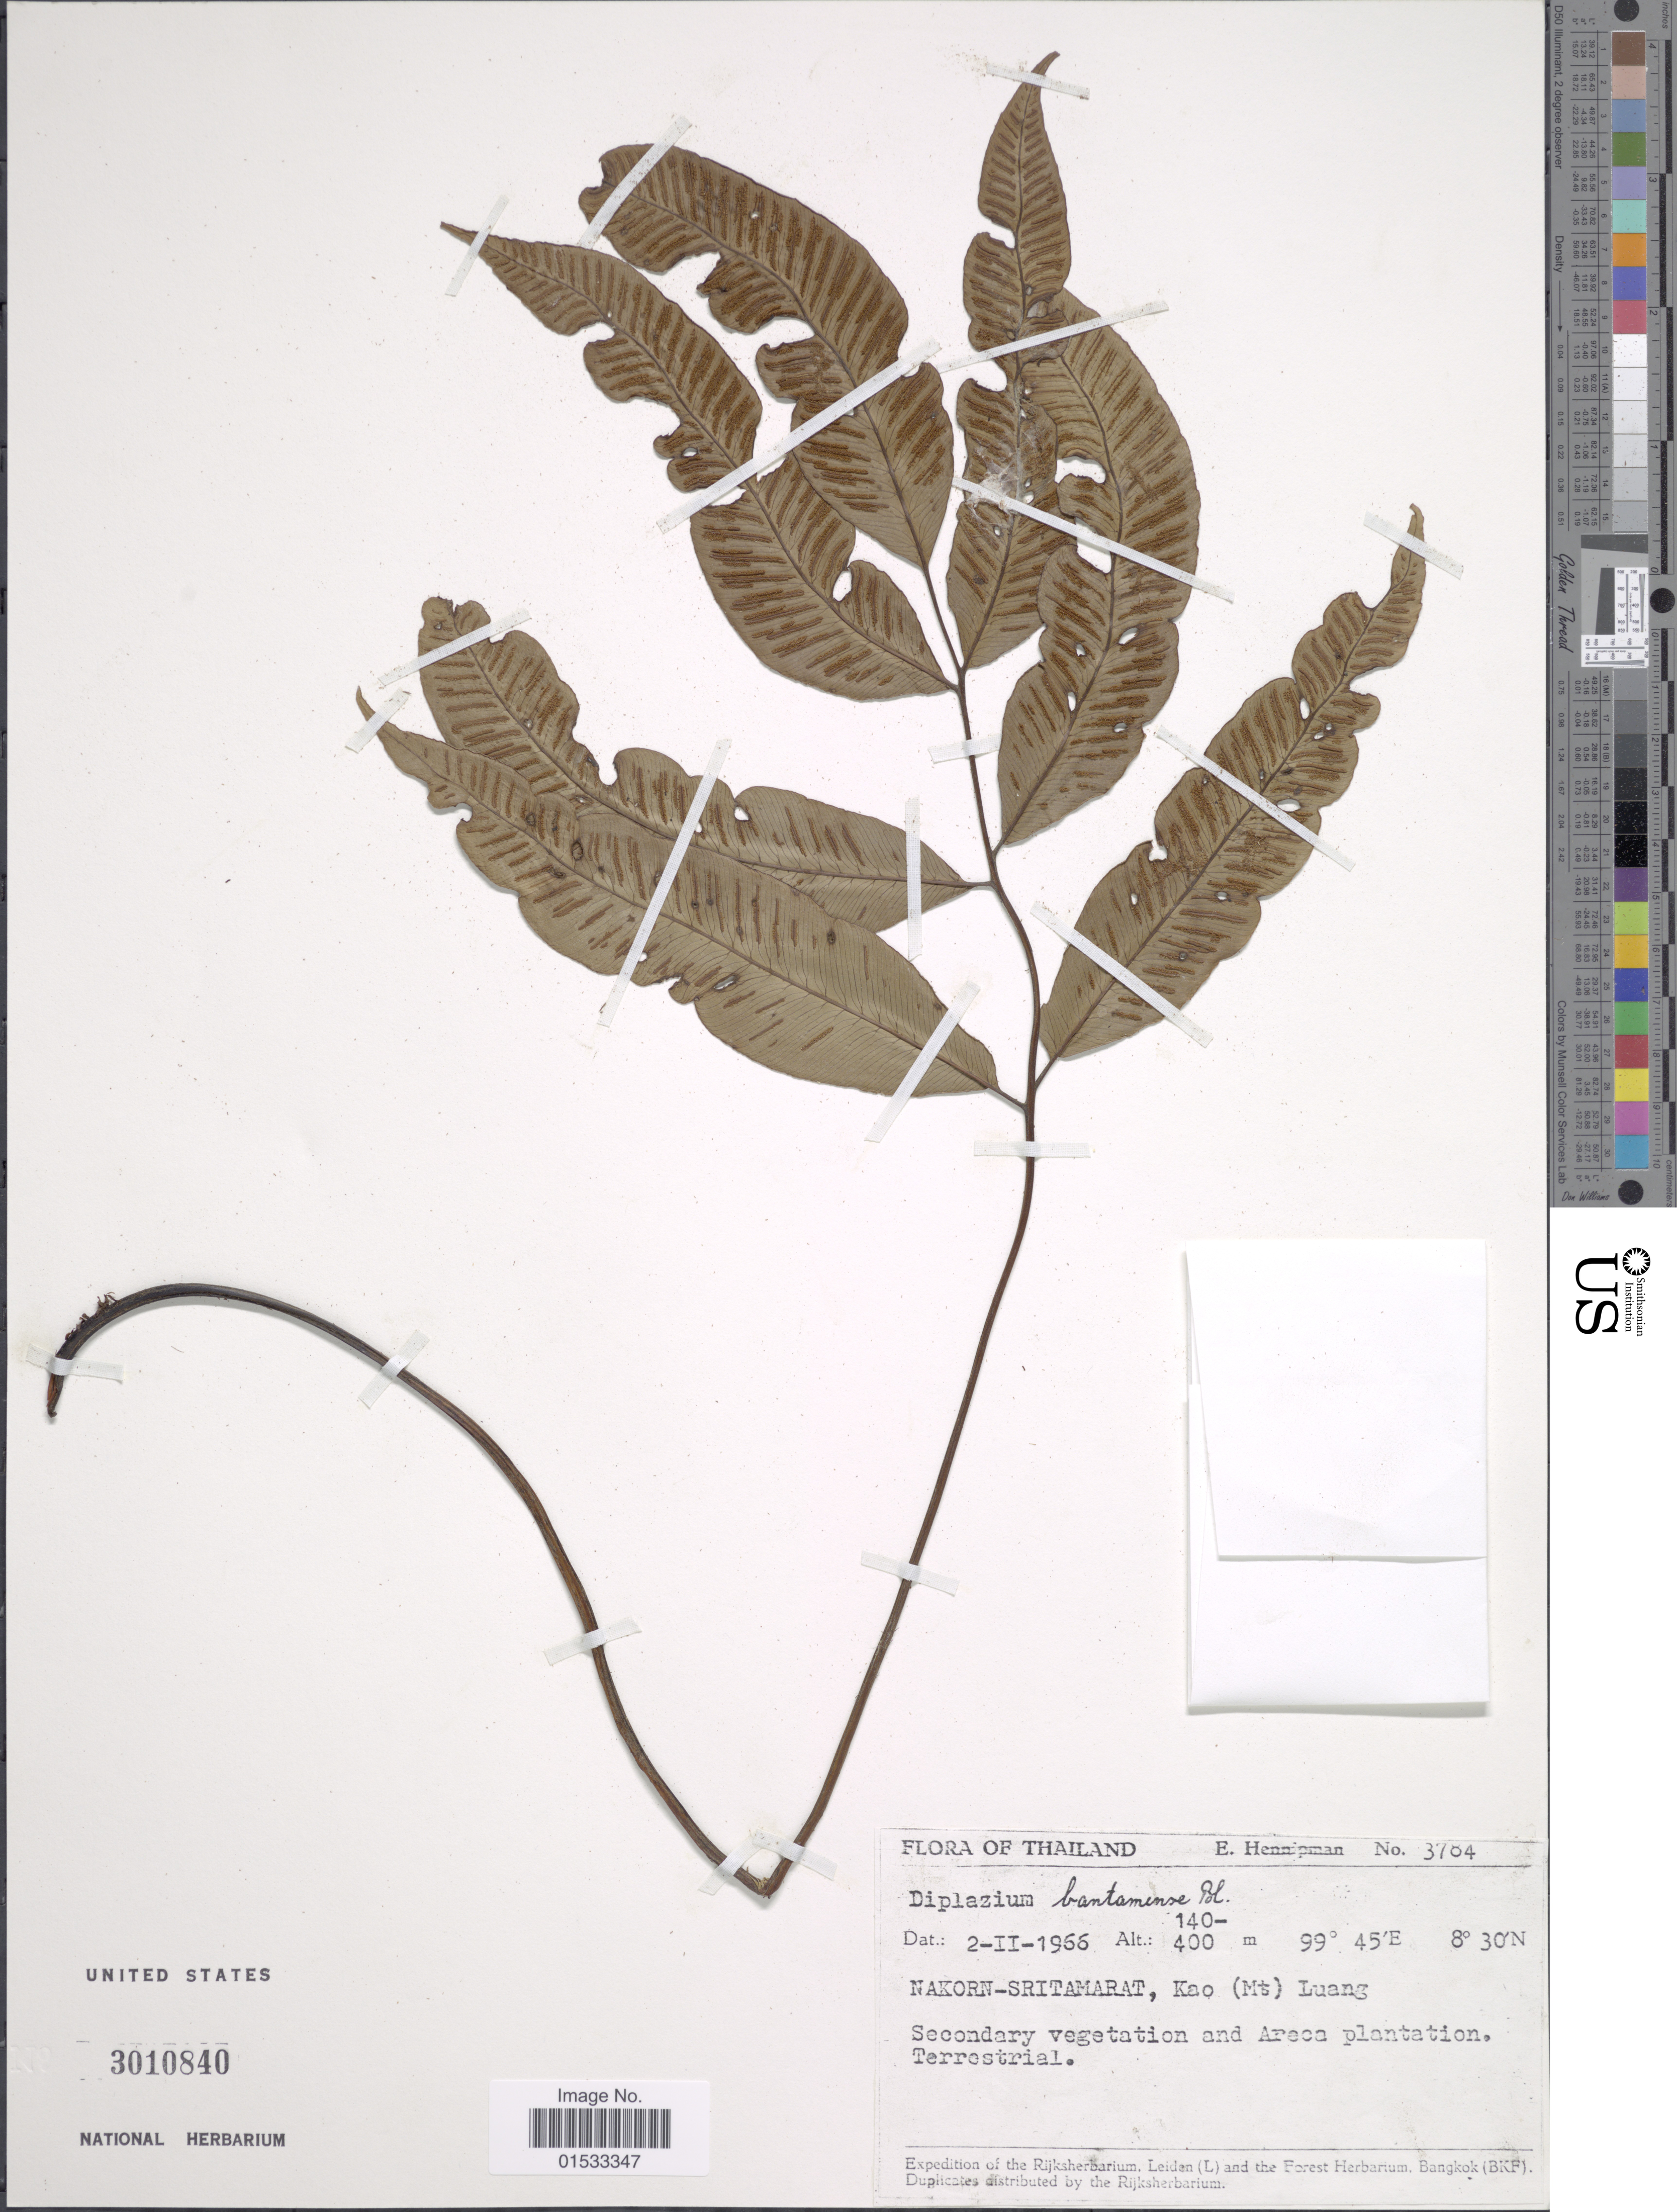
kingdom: Plantae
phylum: Tracheophyta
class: Polypodiopsida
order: Polypodiales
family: Athyriaceae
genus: Diplazium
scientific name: Diplazium bantamense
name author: Blume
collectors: E. Hennipman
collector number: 3784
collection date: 1966-02-02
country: Thailand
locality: Nakorn- Sritamarat, Kao (Mt) Luang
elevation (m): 140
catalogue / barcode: US 3010840